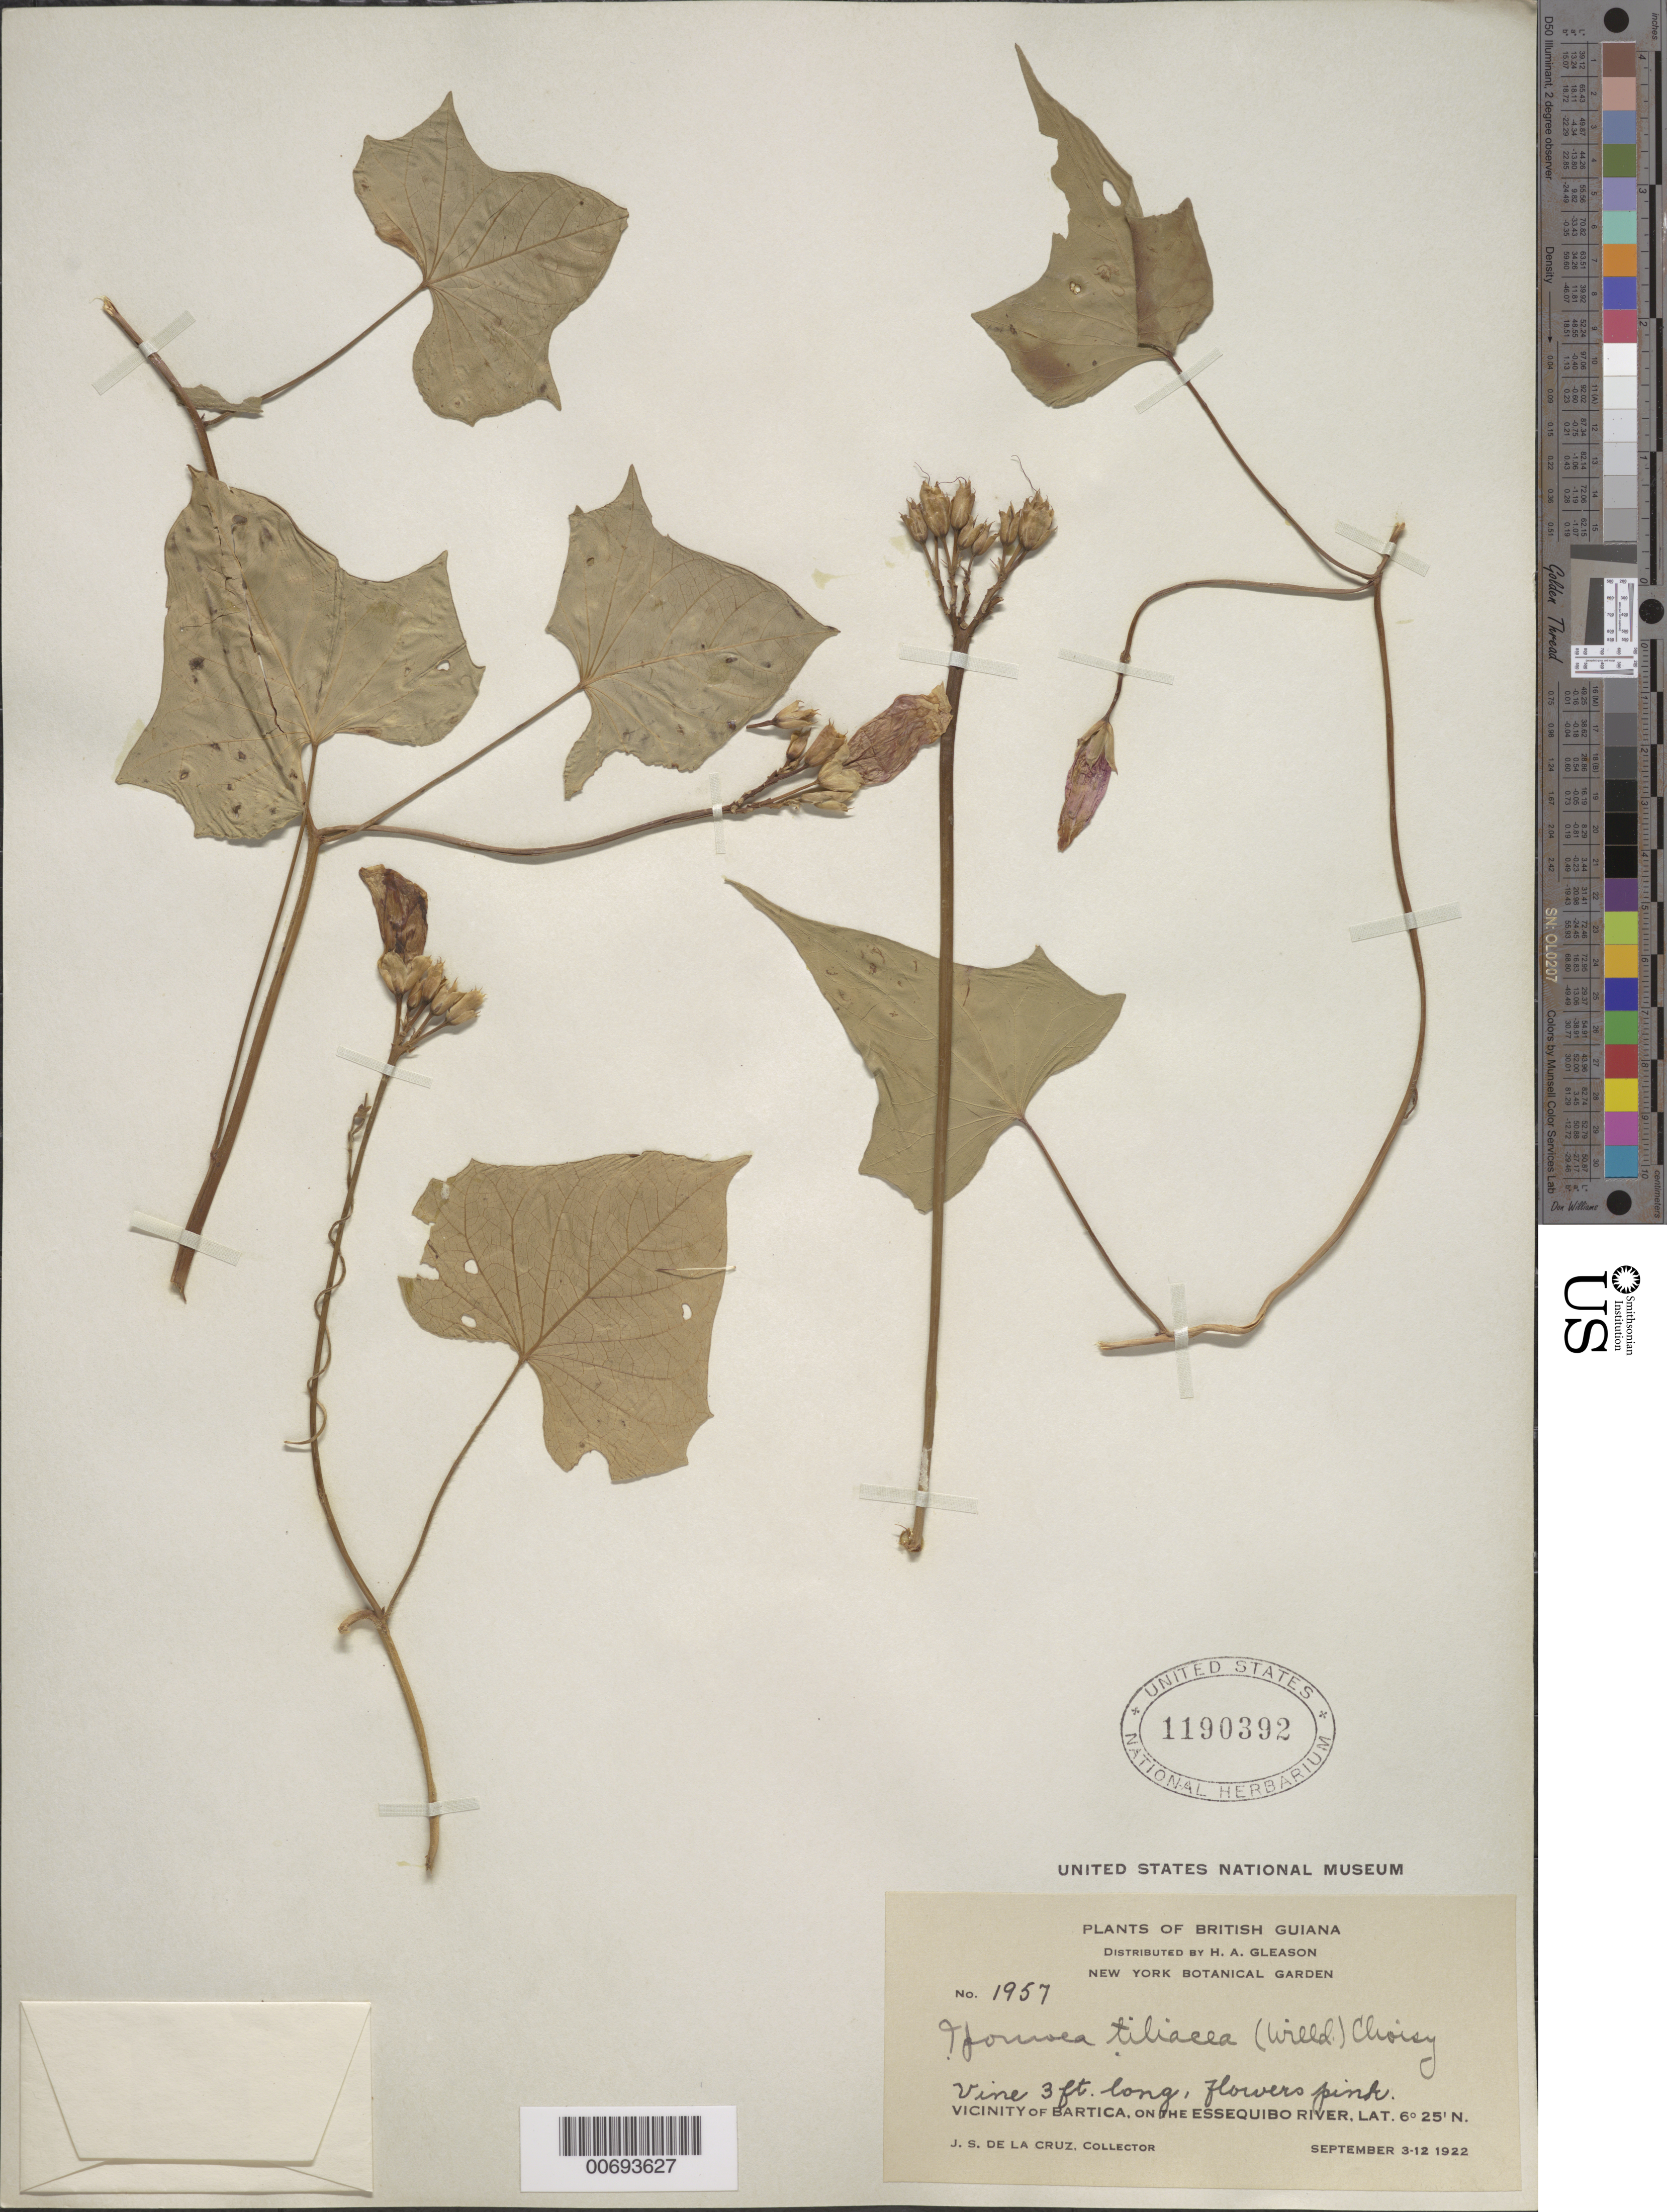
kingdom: Plantae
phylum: Tracheophyta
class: Magnoliopsida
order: Solanales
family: Convolvulaceae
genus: Ipomoea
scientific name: Ipomoea tiliacea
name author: (Willd.) Choisy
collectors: J. S. de la Cruz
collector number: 1957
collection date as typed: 3-Sep-22 to 12-Sep-22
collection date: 1922-09-03/1922-09-12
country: Guyana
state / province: Cuyuni-Mazaruni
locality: Bartica, vic., on the Essequibo River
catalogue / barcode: US 1190392